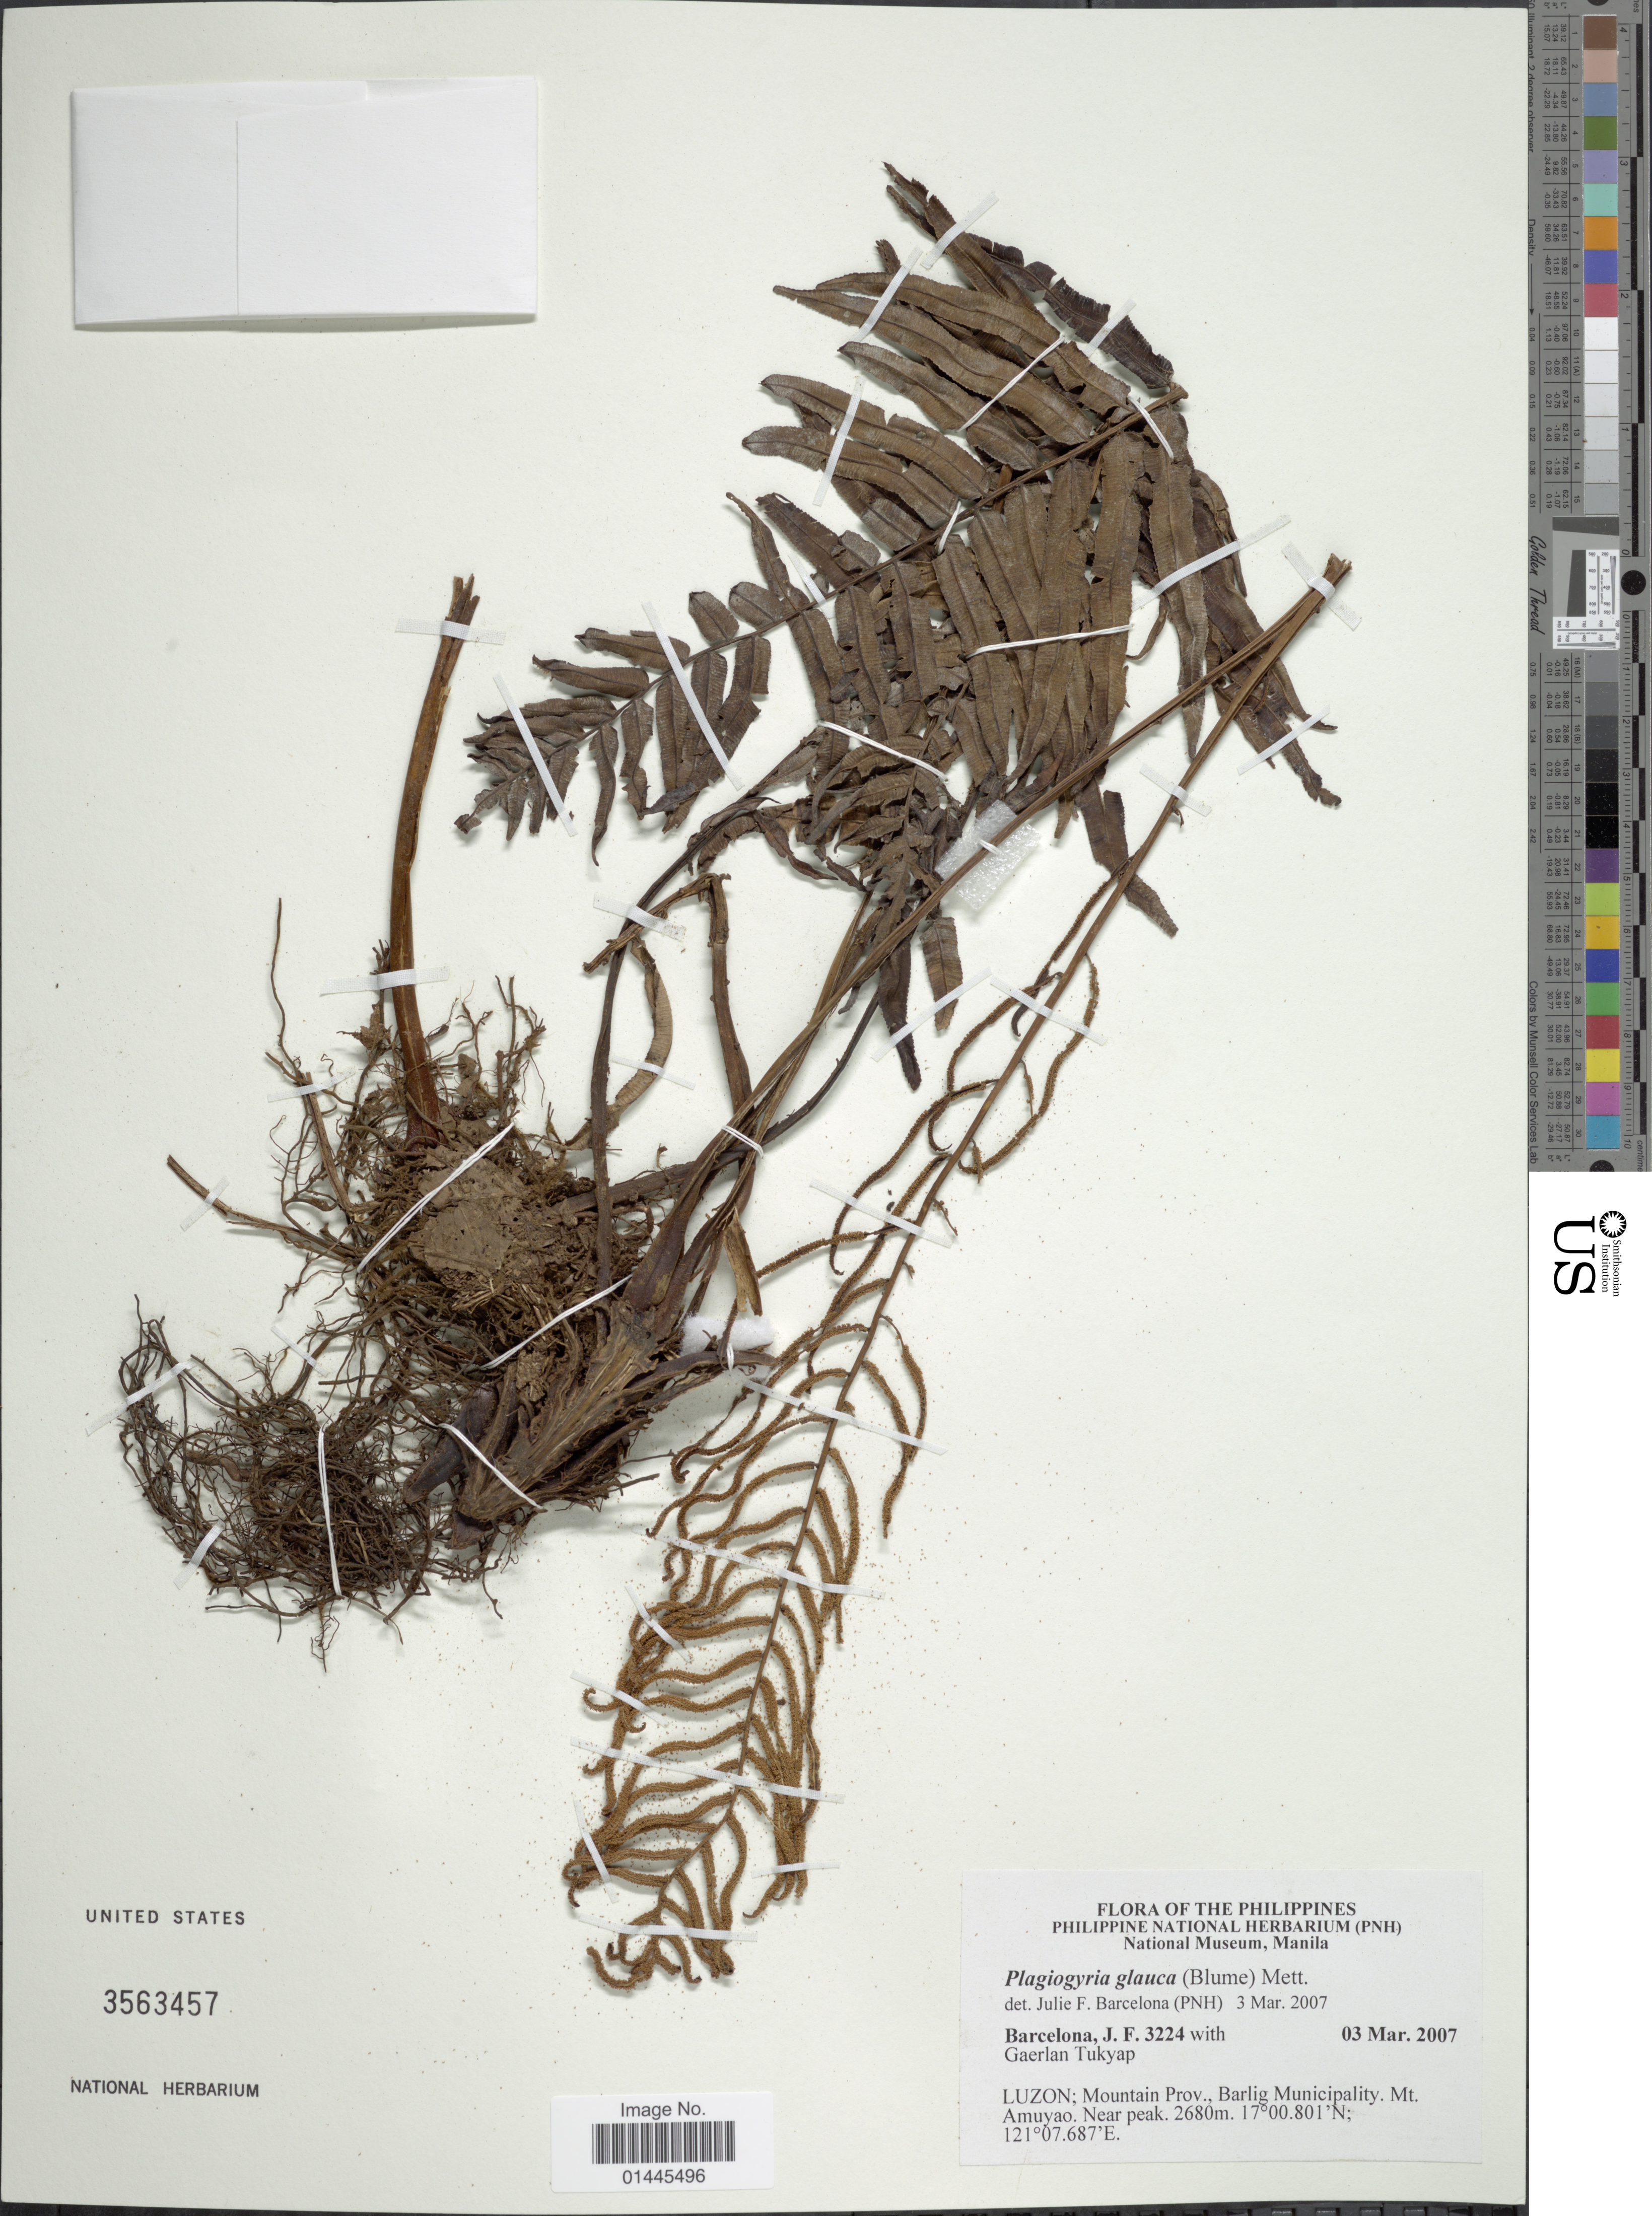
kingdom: Plantae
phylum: Tracheophyta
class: Polypodiopsida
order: Cyatheales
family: Plagiogyriaceae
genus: Plagiogyria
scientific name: Plagiogyria glauca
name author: (Blume) Mett.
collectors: J. F. Barcelona & G. Tukyap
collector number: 3224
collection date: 2007-03-03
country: Philippines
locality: Luzon: Mountain Prov., Barlig Municipality, Mt. Amuyao, near peak.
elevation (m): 2680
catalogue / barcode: US 3563457